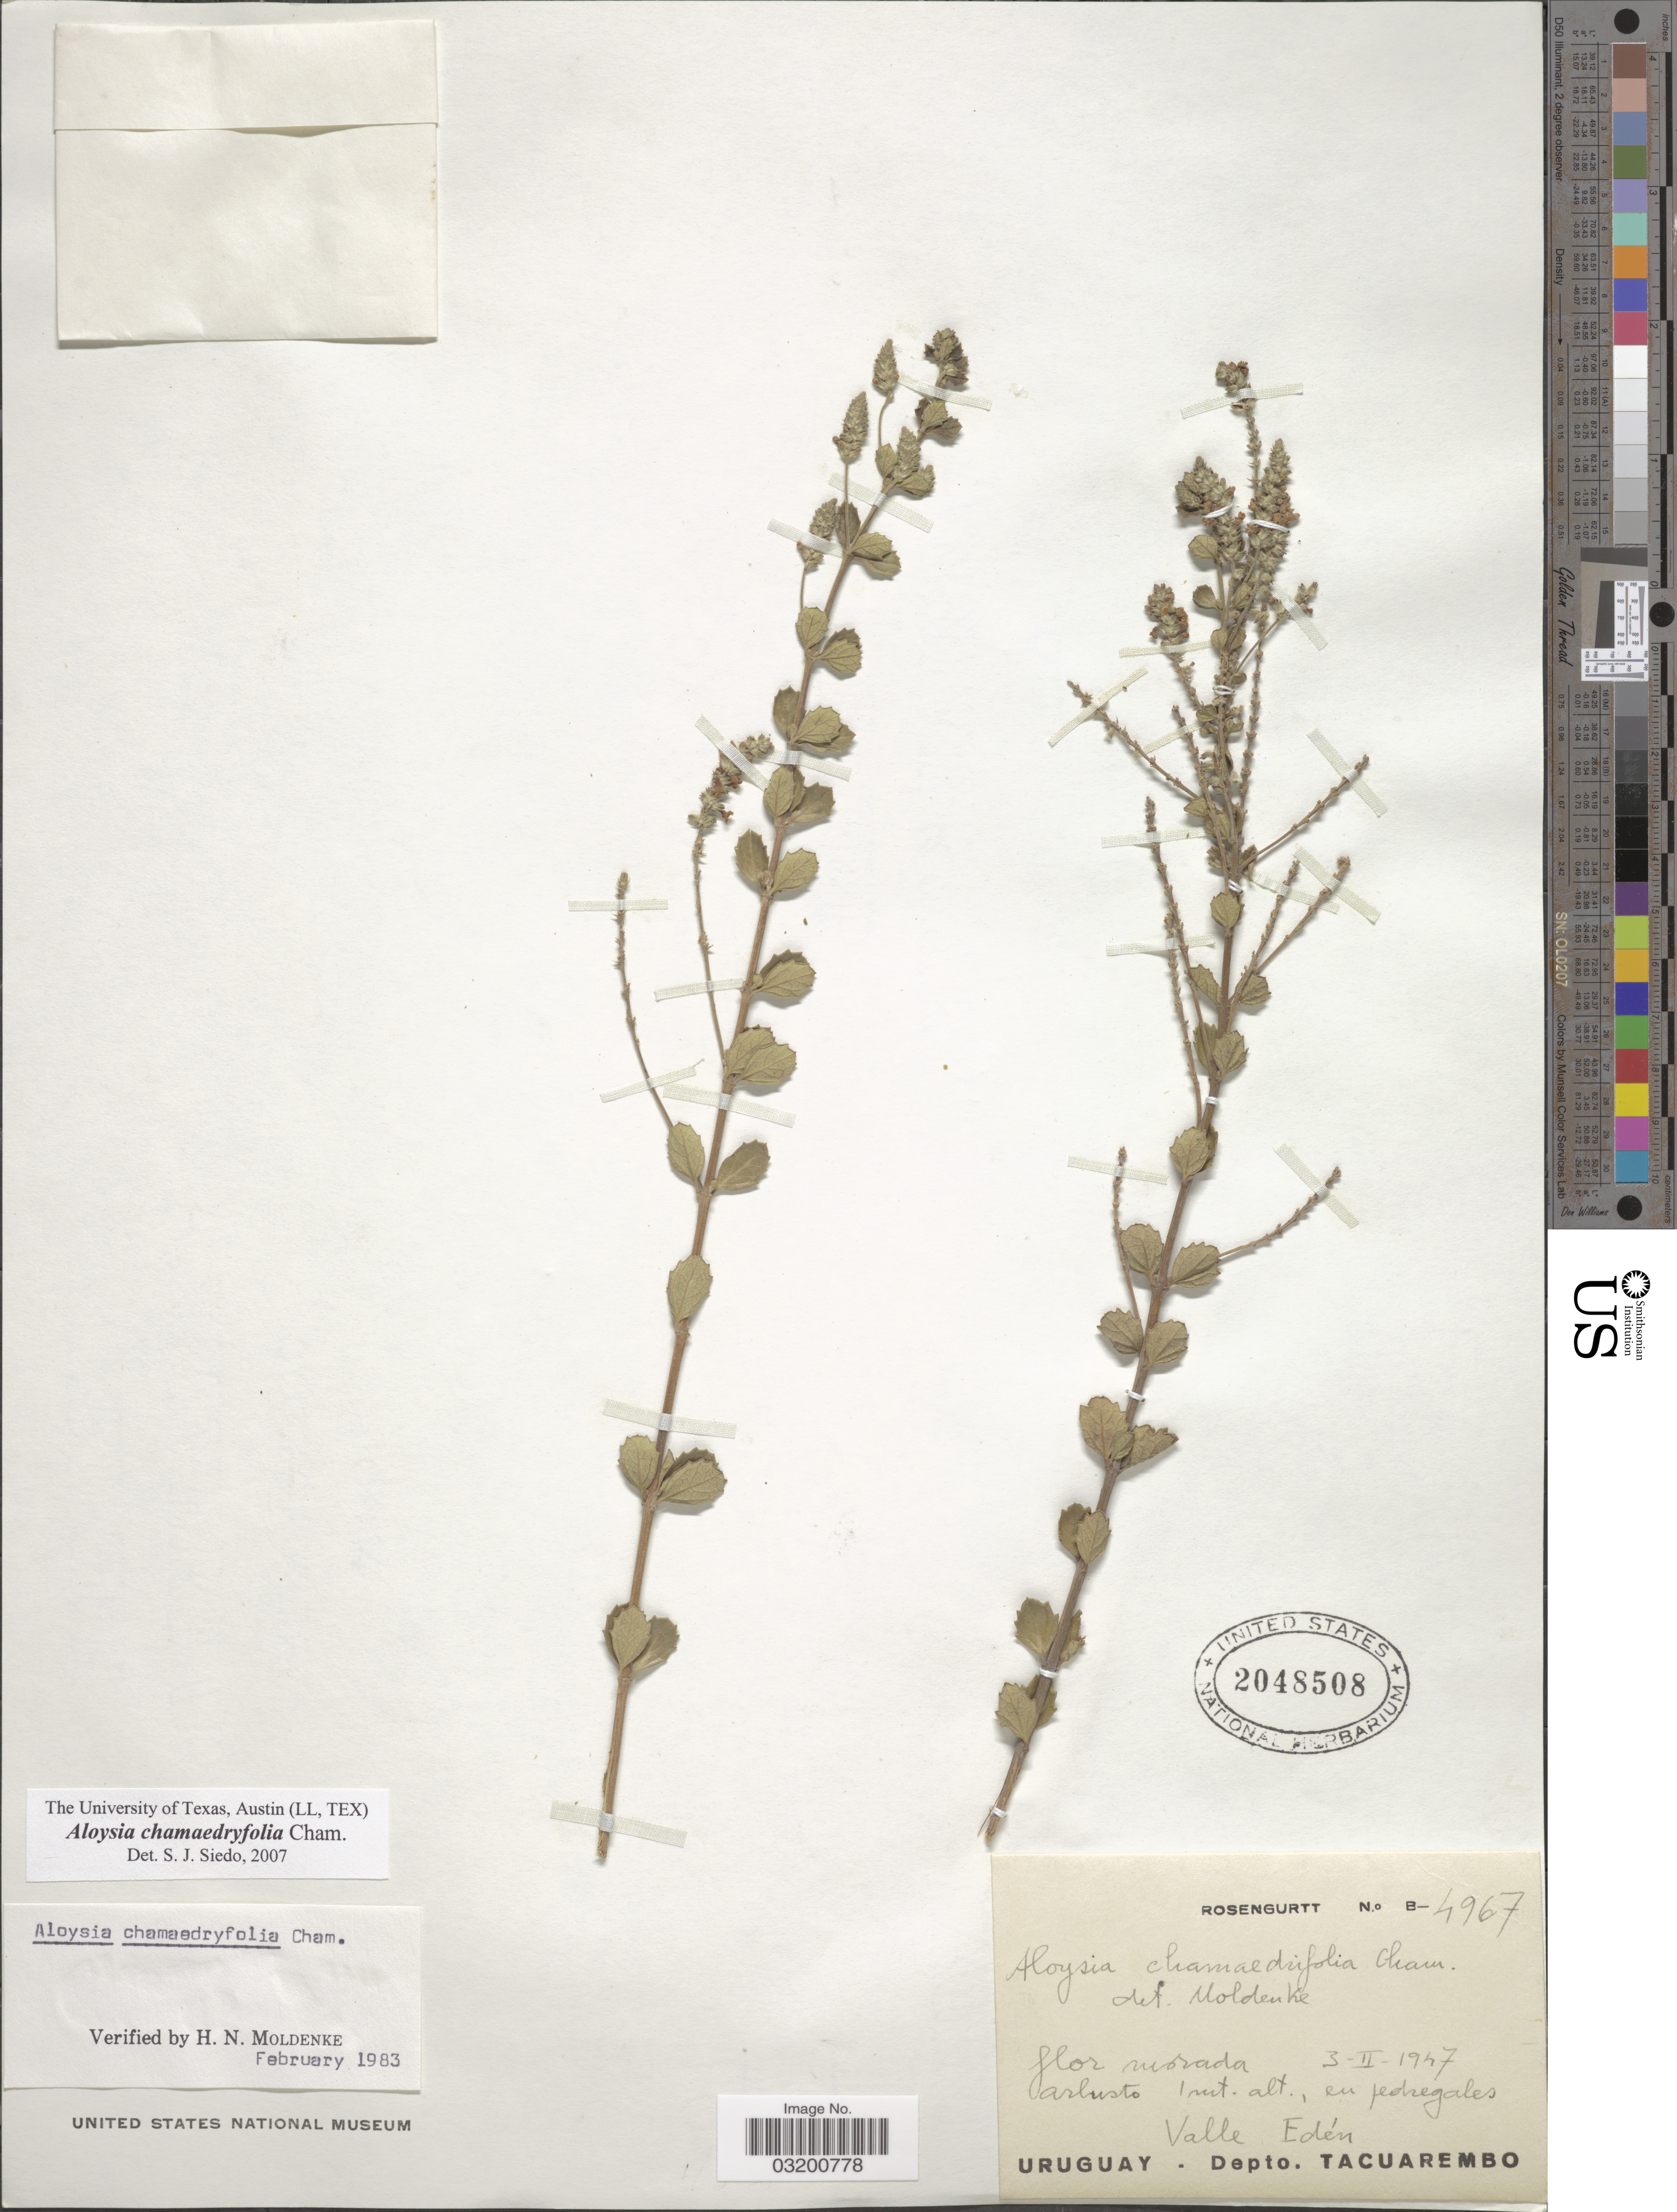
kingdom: Plantae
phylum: Tracheophyta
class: Magnoliopsida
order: Lamiales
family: Verbenaceae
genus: Aloysia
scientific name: Aloysia chamaedryfolia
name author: Cham.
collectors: Rosengurtt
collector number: B-4967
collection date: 1947-02-03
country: Uruguay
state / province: Tacuarembó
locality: Valle Edén. Depto. Tacuarembo.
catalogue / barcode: US 2048508